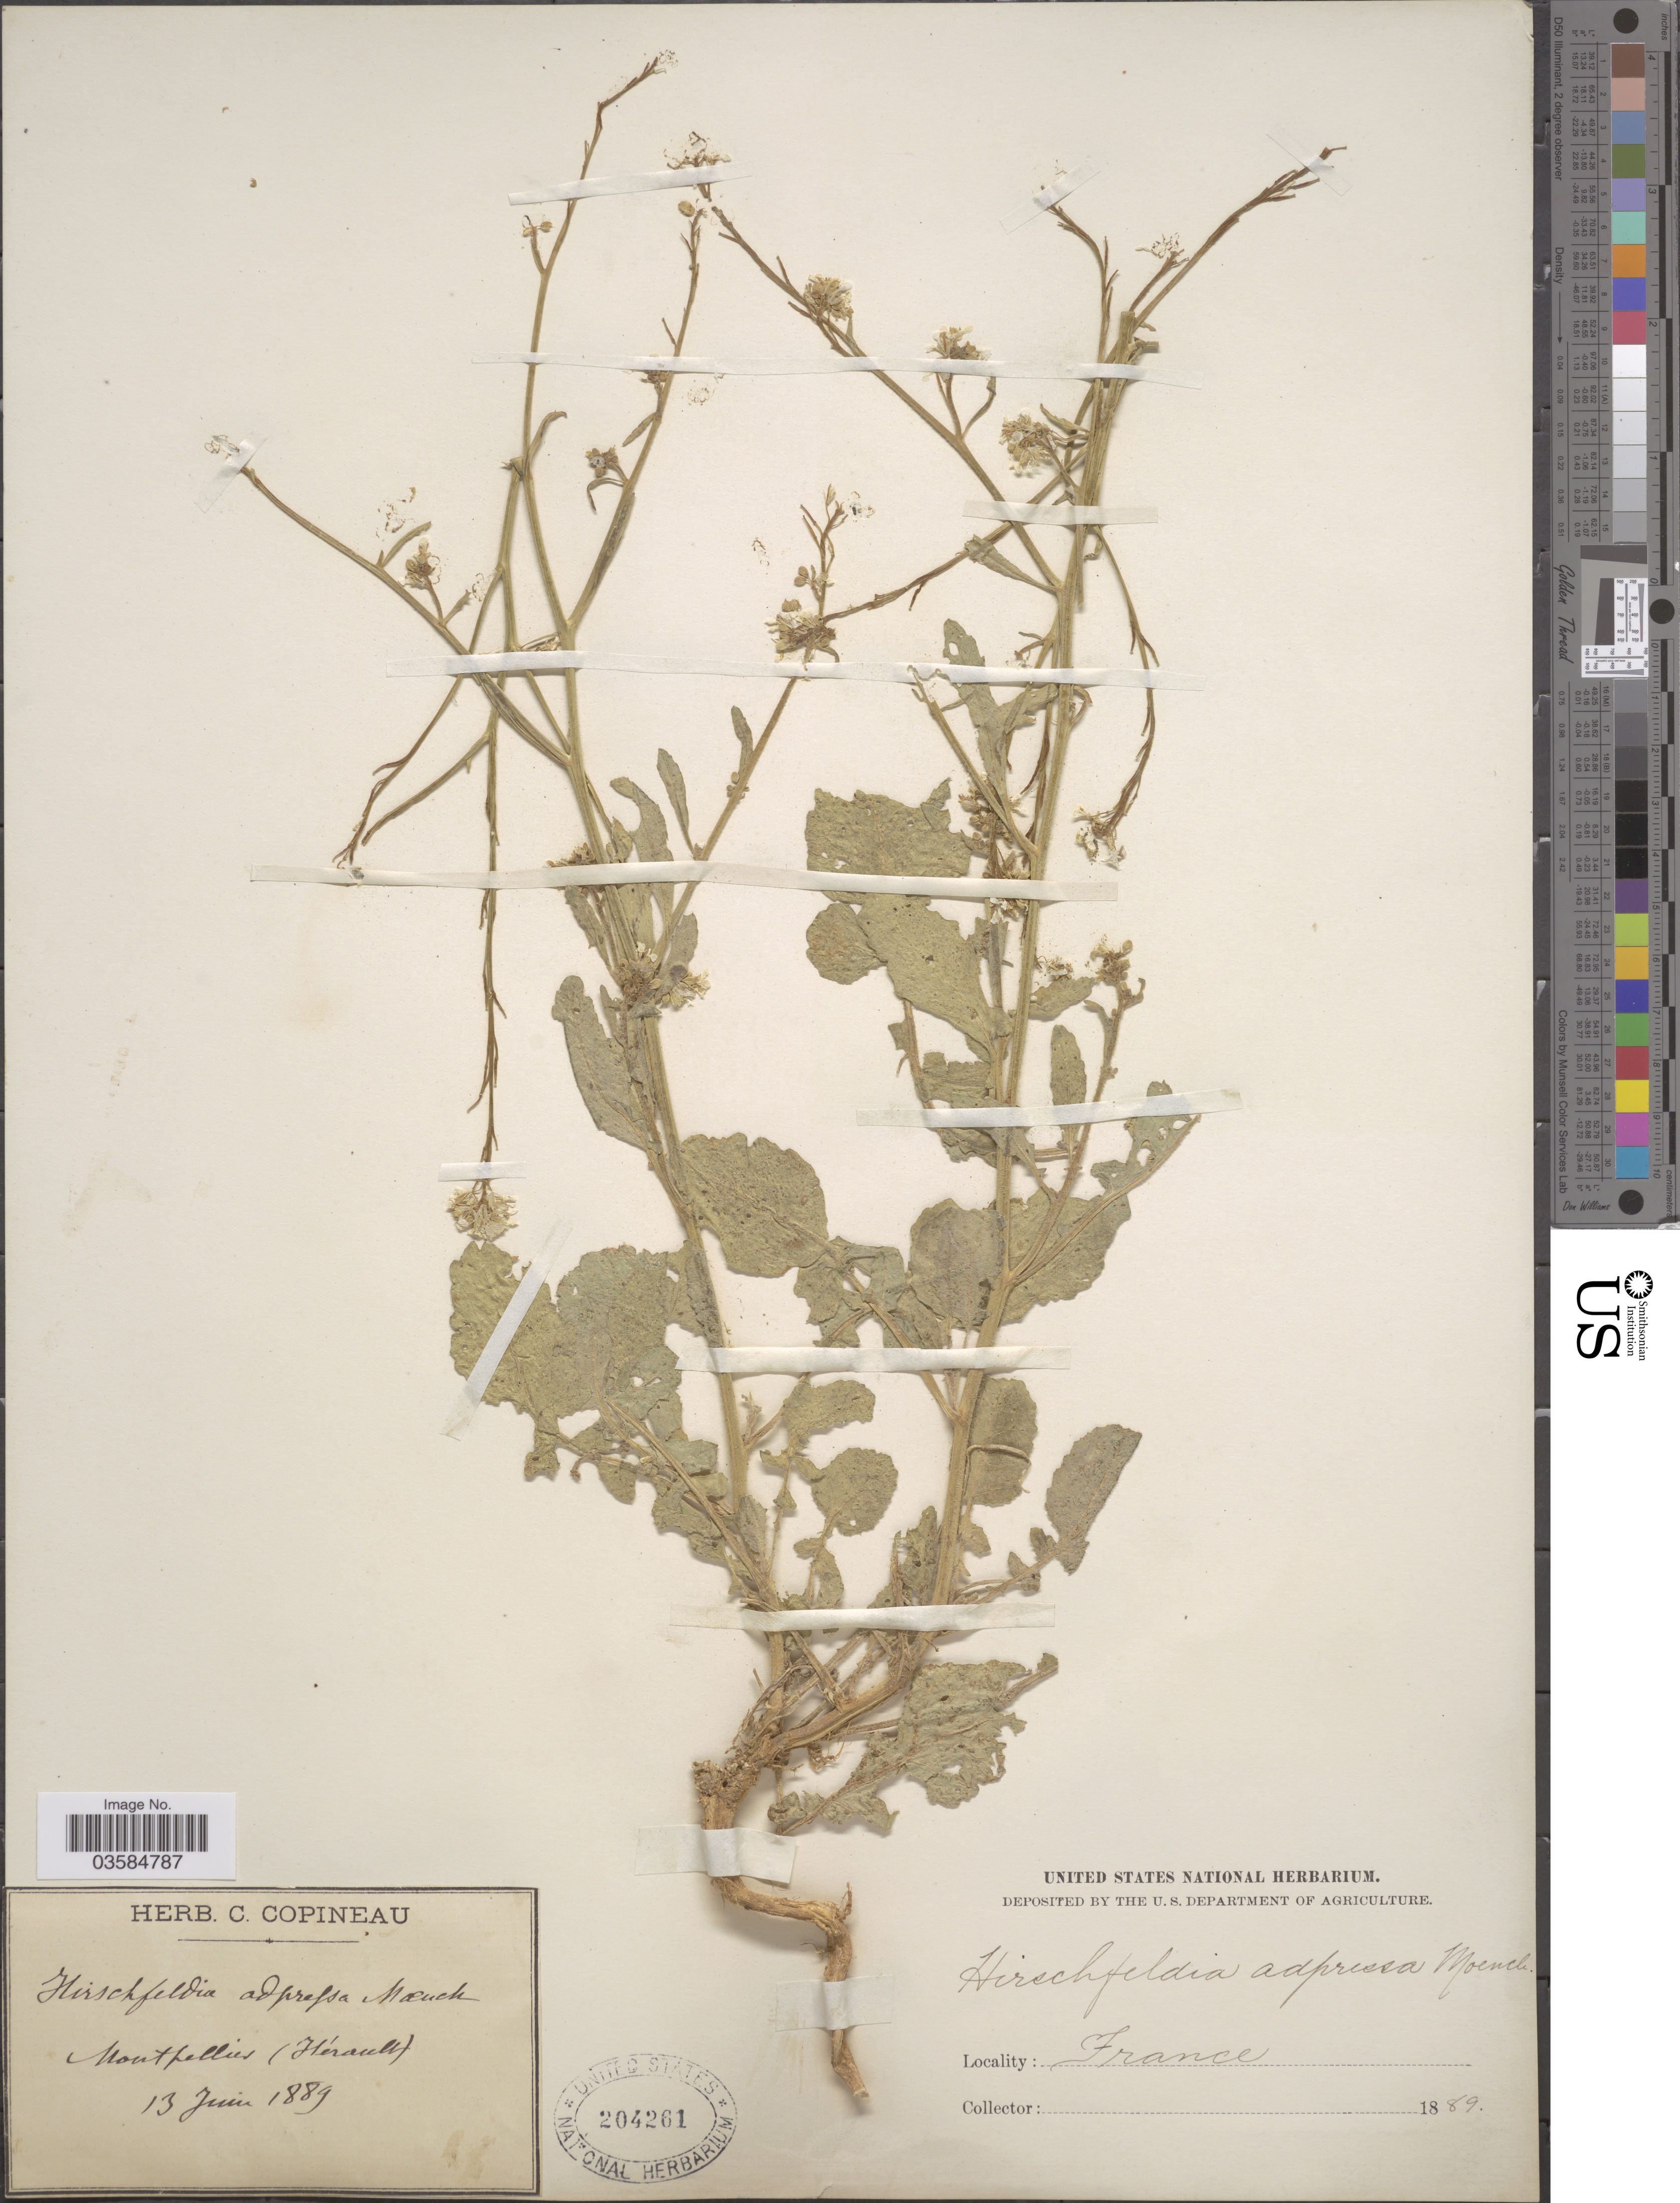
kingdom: Plantae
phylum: Tracheophyta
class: Magnoliopsida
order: Brassicales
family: Brassicaceae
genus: Hirschfeldia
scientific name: Hirschfeldia adpressa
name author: Moench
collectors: ex herb. C. Copineau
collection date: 1889-06-13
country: France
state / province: Occitanie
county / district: Hérault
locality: Montpellier (Hérault).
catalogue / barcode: US 204261